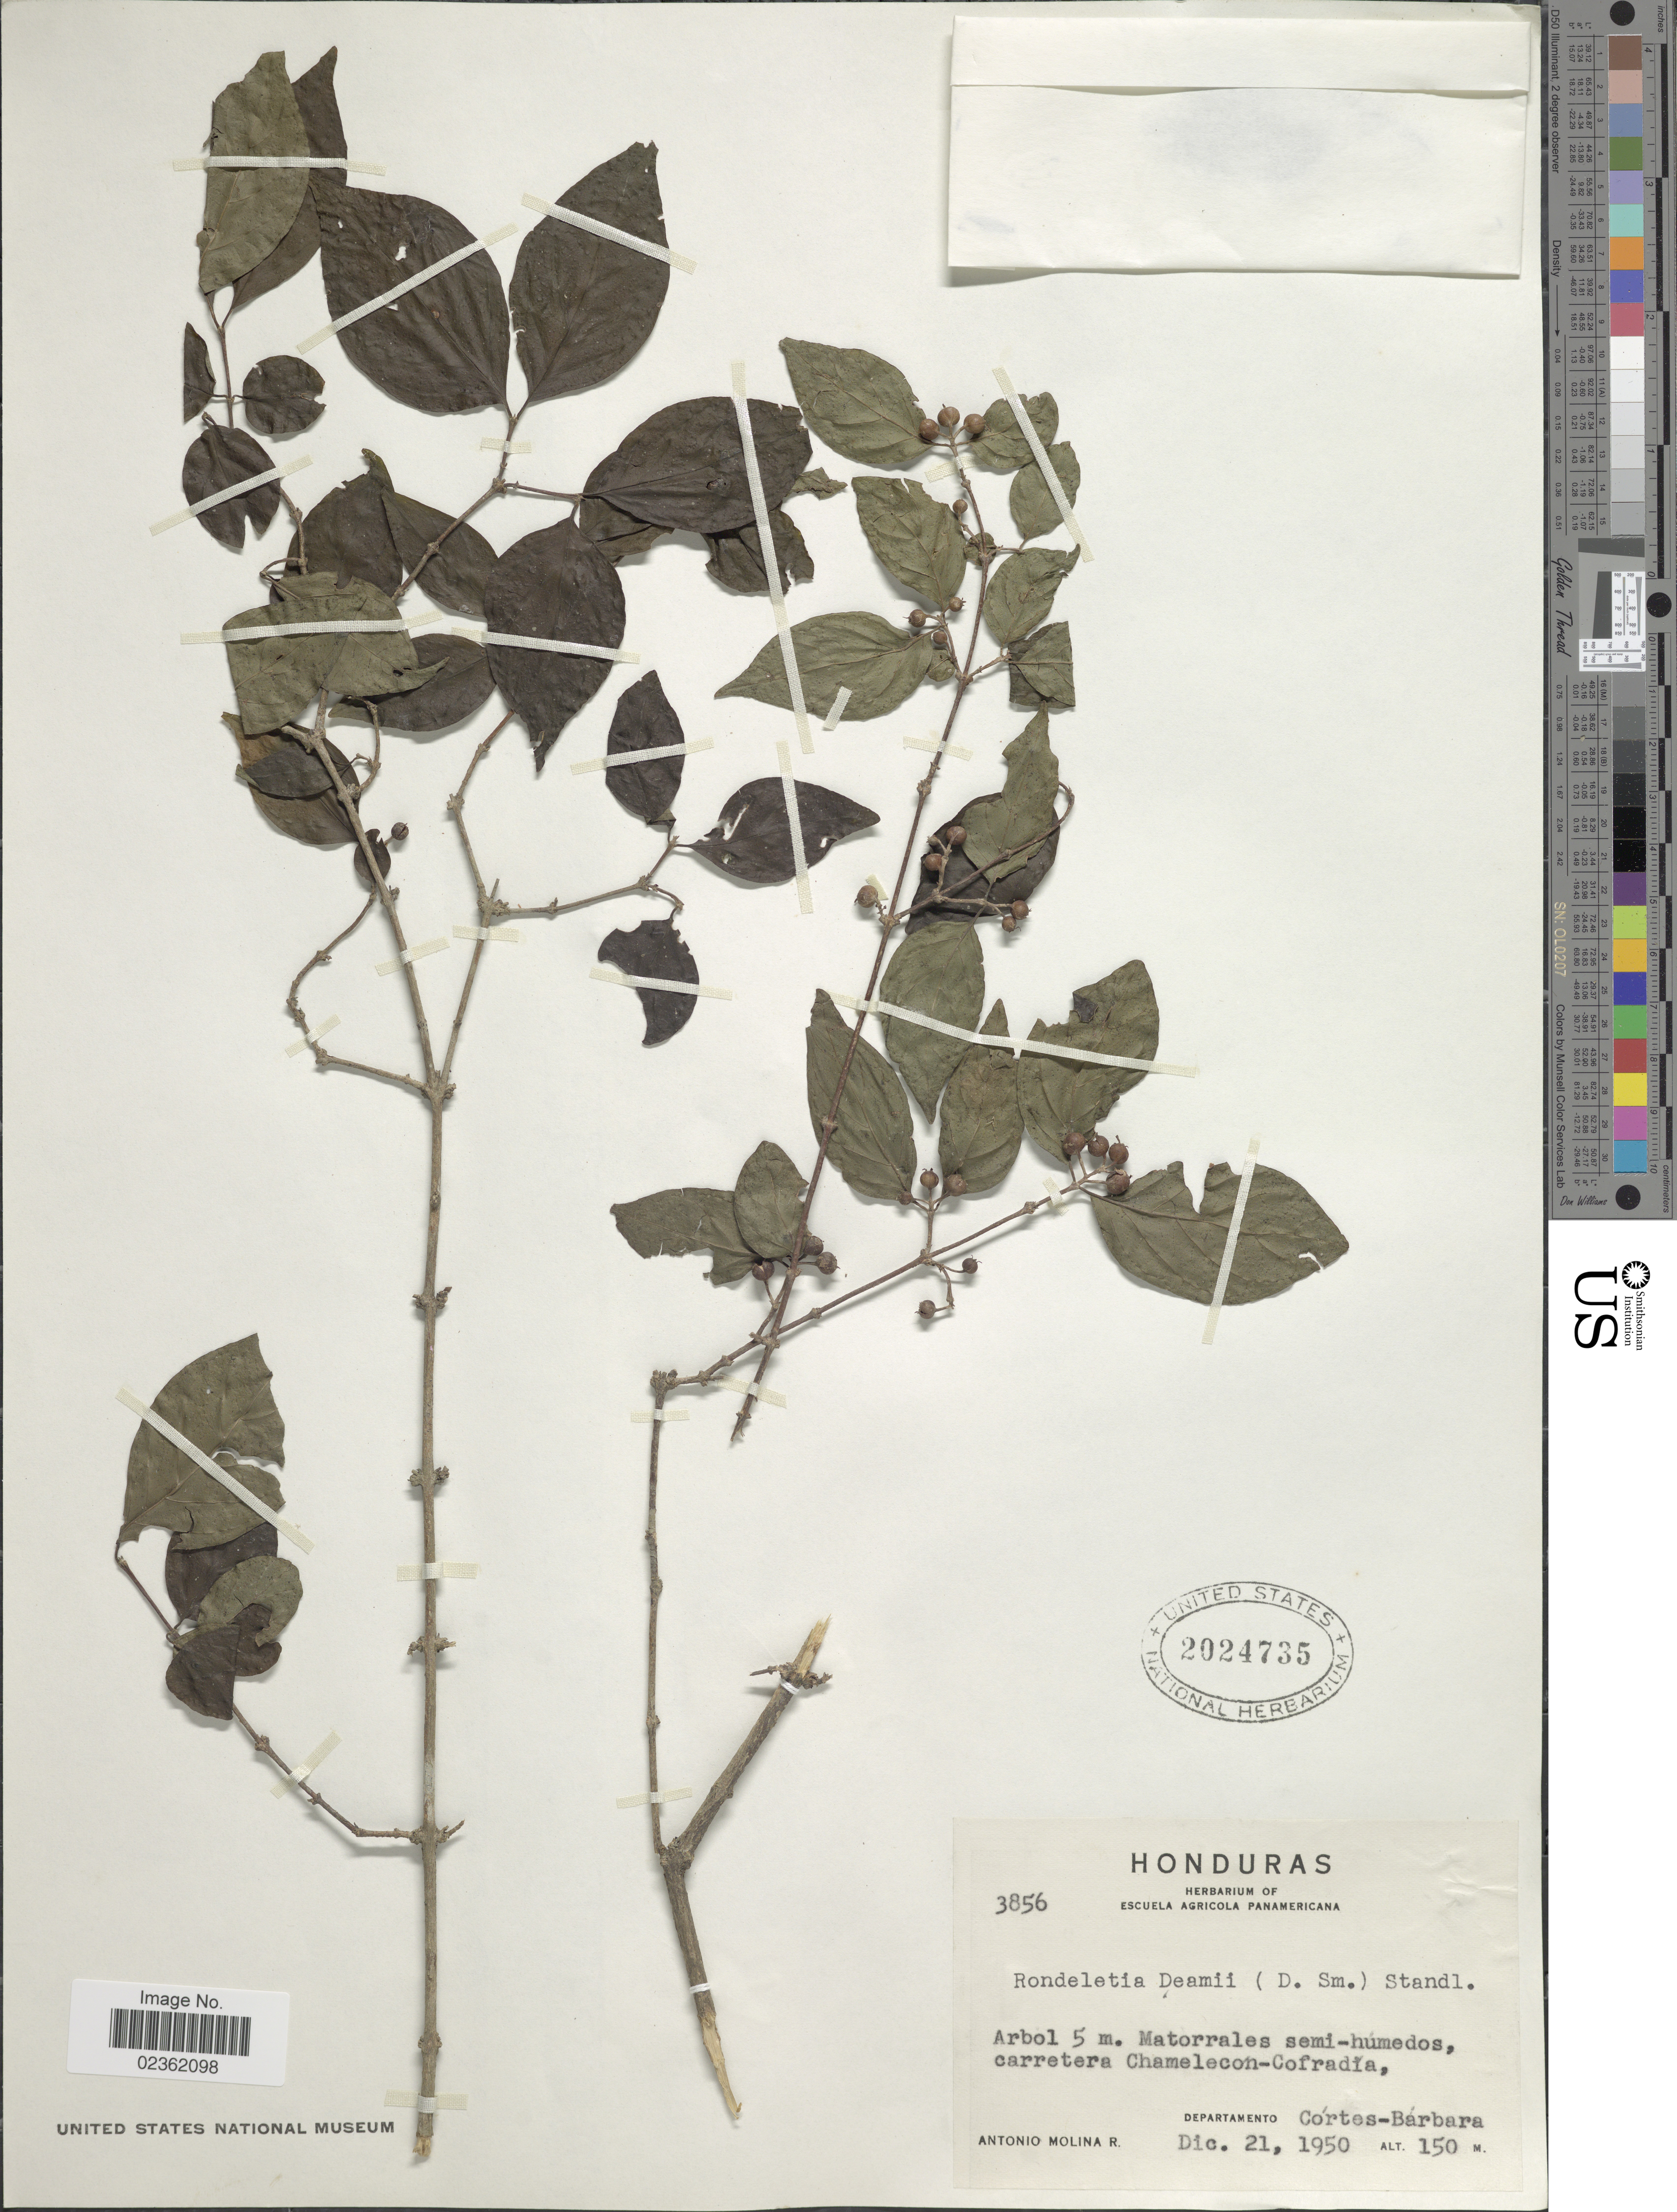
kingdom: Plantae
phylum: Tracheophyta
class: Magnoliopsida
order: Gentianales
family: Rubiaceae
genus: Rondeletia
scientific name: Rondeletia deamii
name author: (Donn. Sm.) Standl.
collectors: A. Molina R.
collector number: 3856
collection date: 1950-12-21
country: Honduras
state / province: Cortés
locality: Matorrales semi-humedos, carretera Chamelecon-Cofradía, Departamento Cortes-Barbara.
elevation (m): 150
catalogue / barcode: US 2024735